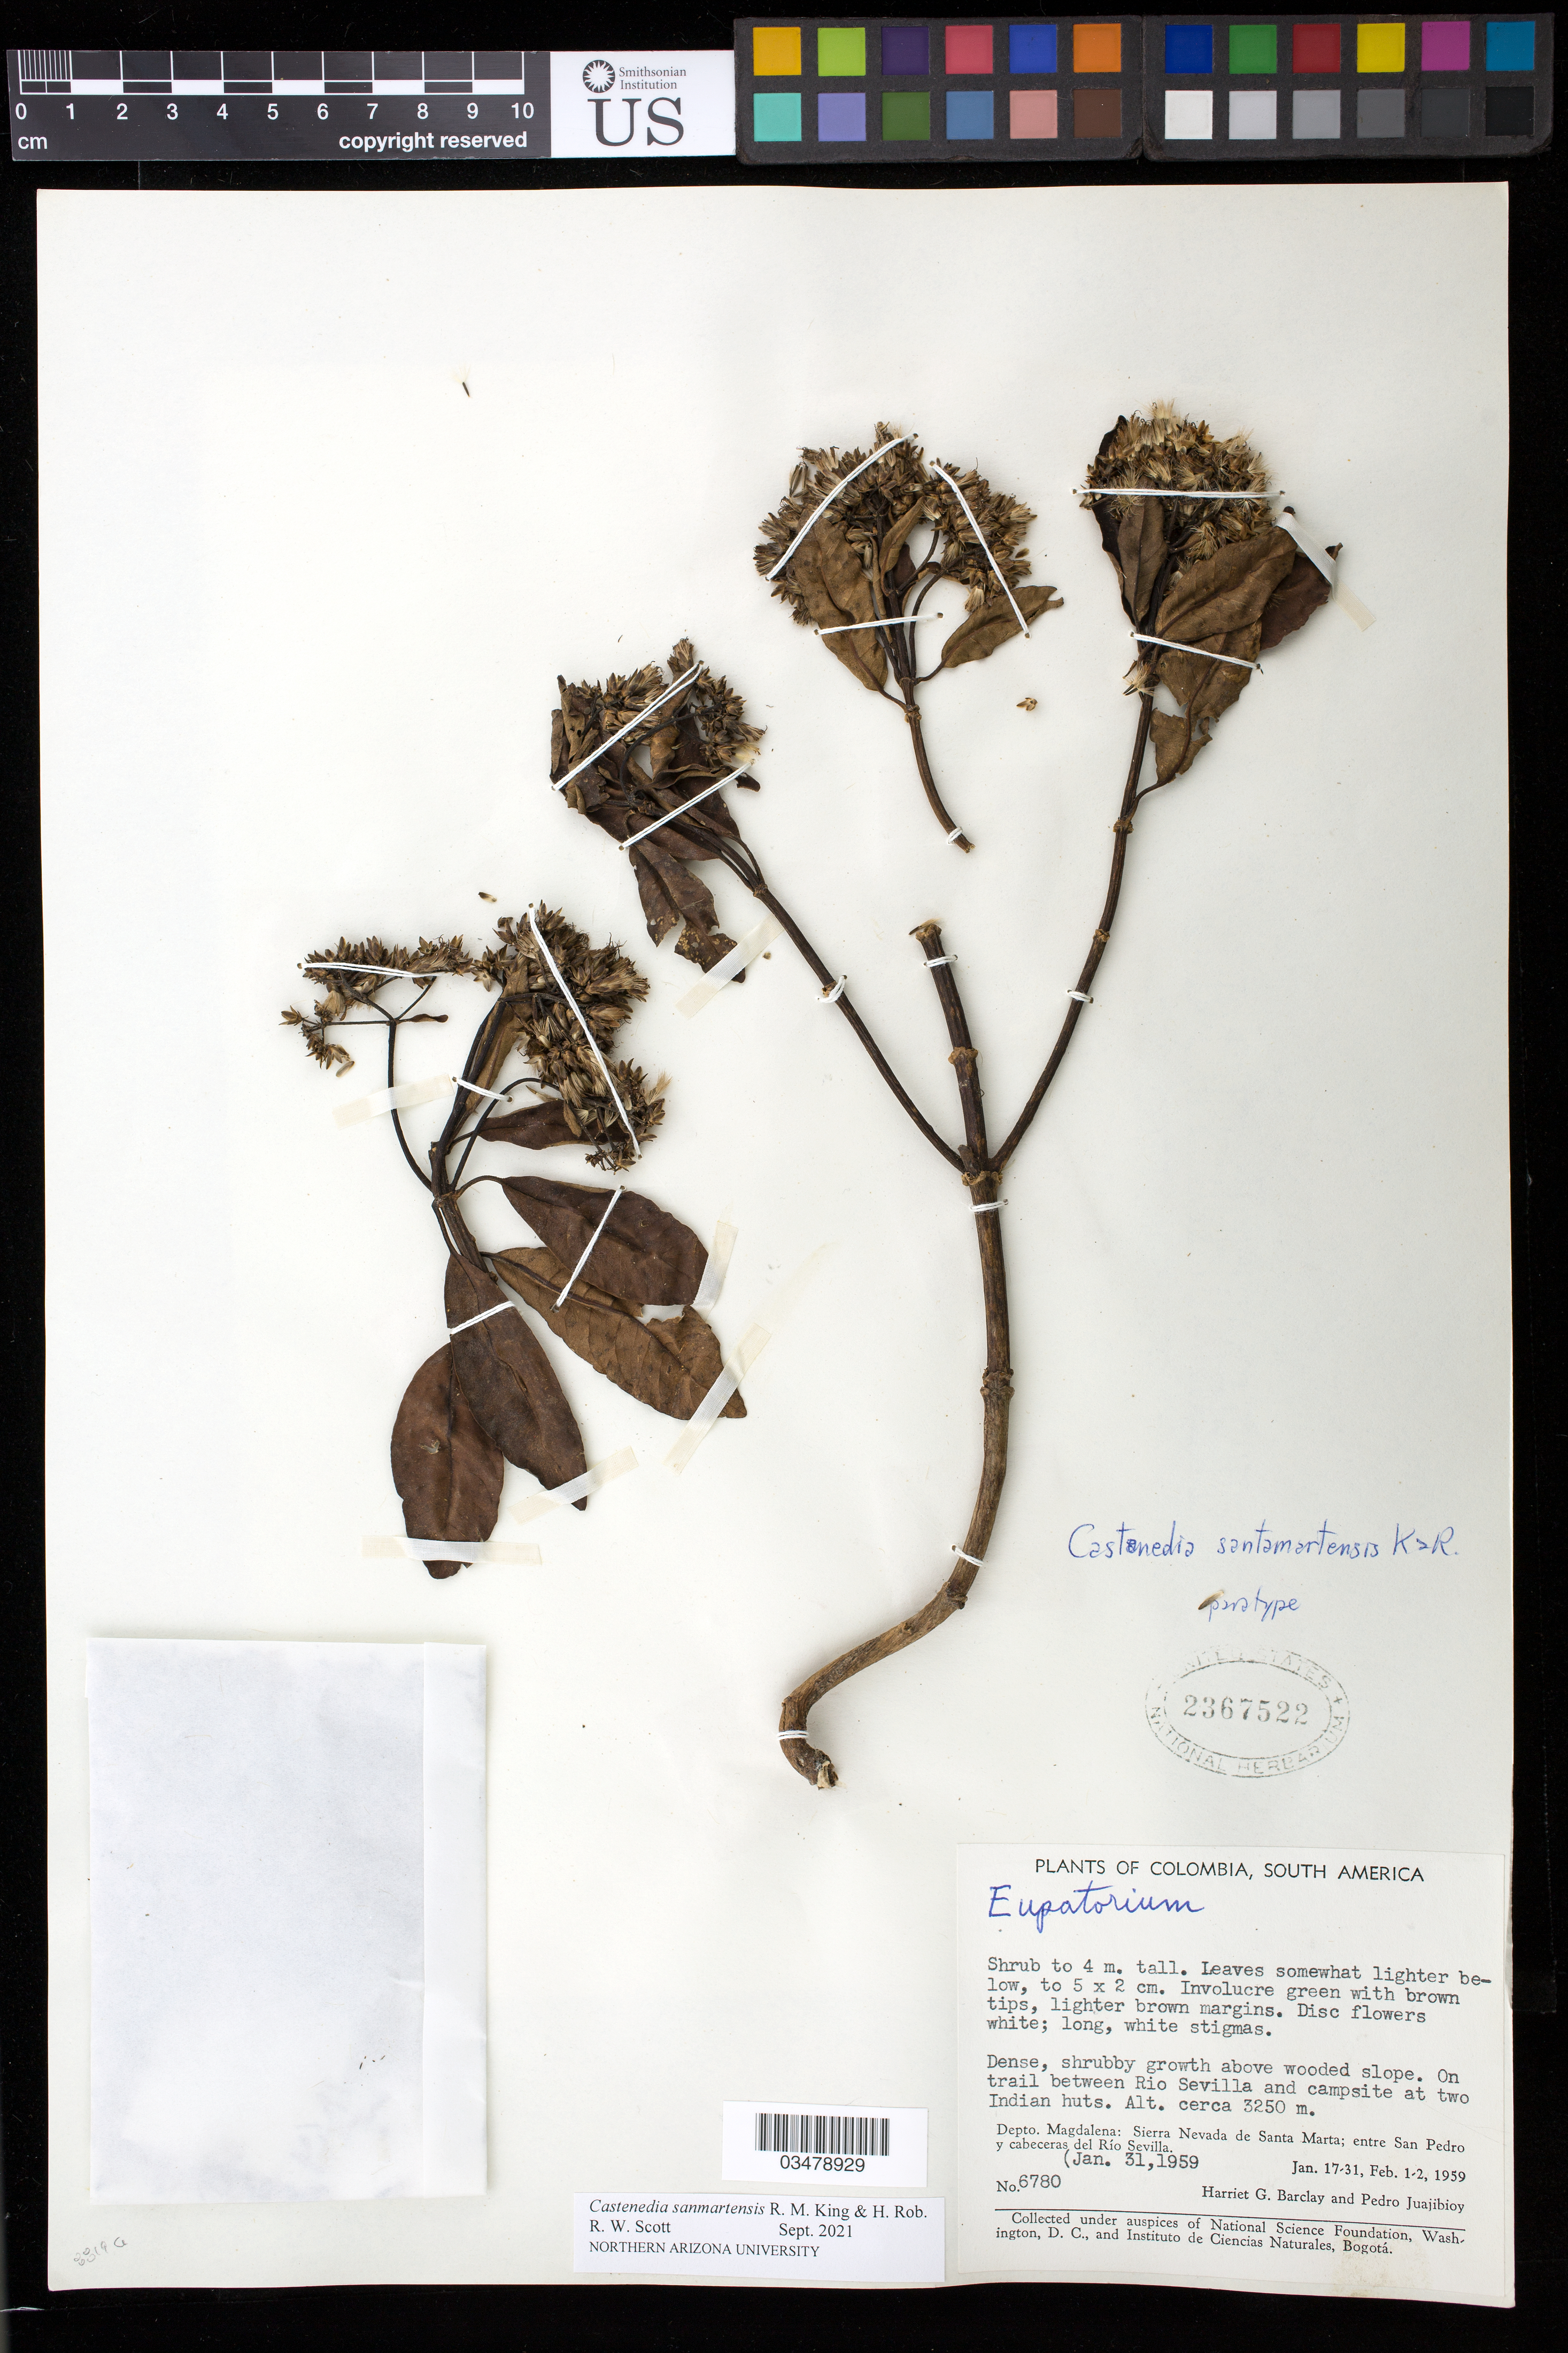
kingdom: Plantae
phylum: Tracheophyta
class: Magnoliopsida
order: Asterales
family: Asteraceae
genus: Castenedia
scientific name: Castenedia santamartensis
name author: R.M. King & H. Rob.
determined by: Scott, R. W.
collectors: H. G. Barclay & P. Juajibioy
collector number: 6780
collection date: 1959-01-17/1959-02-02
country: Colombia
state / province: Magdalena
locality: Sierra Nevada de Santa Marta; entre San Pedro y cabeceras del Río Sevilla.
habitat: Dense, shrubby growth above wooded slope. On trail between Rio Sevilla and campsite at two Indian huts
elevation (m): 3250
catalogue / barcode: US 2367522